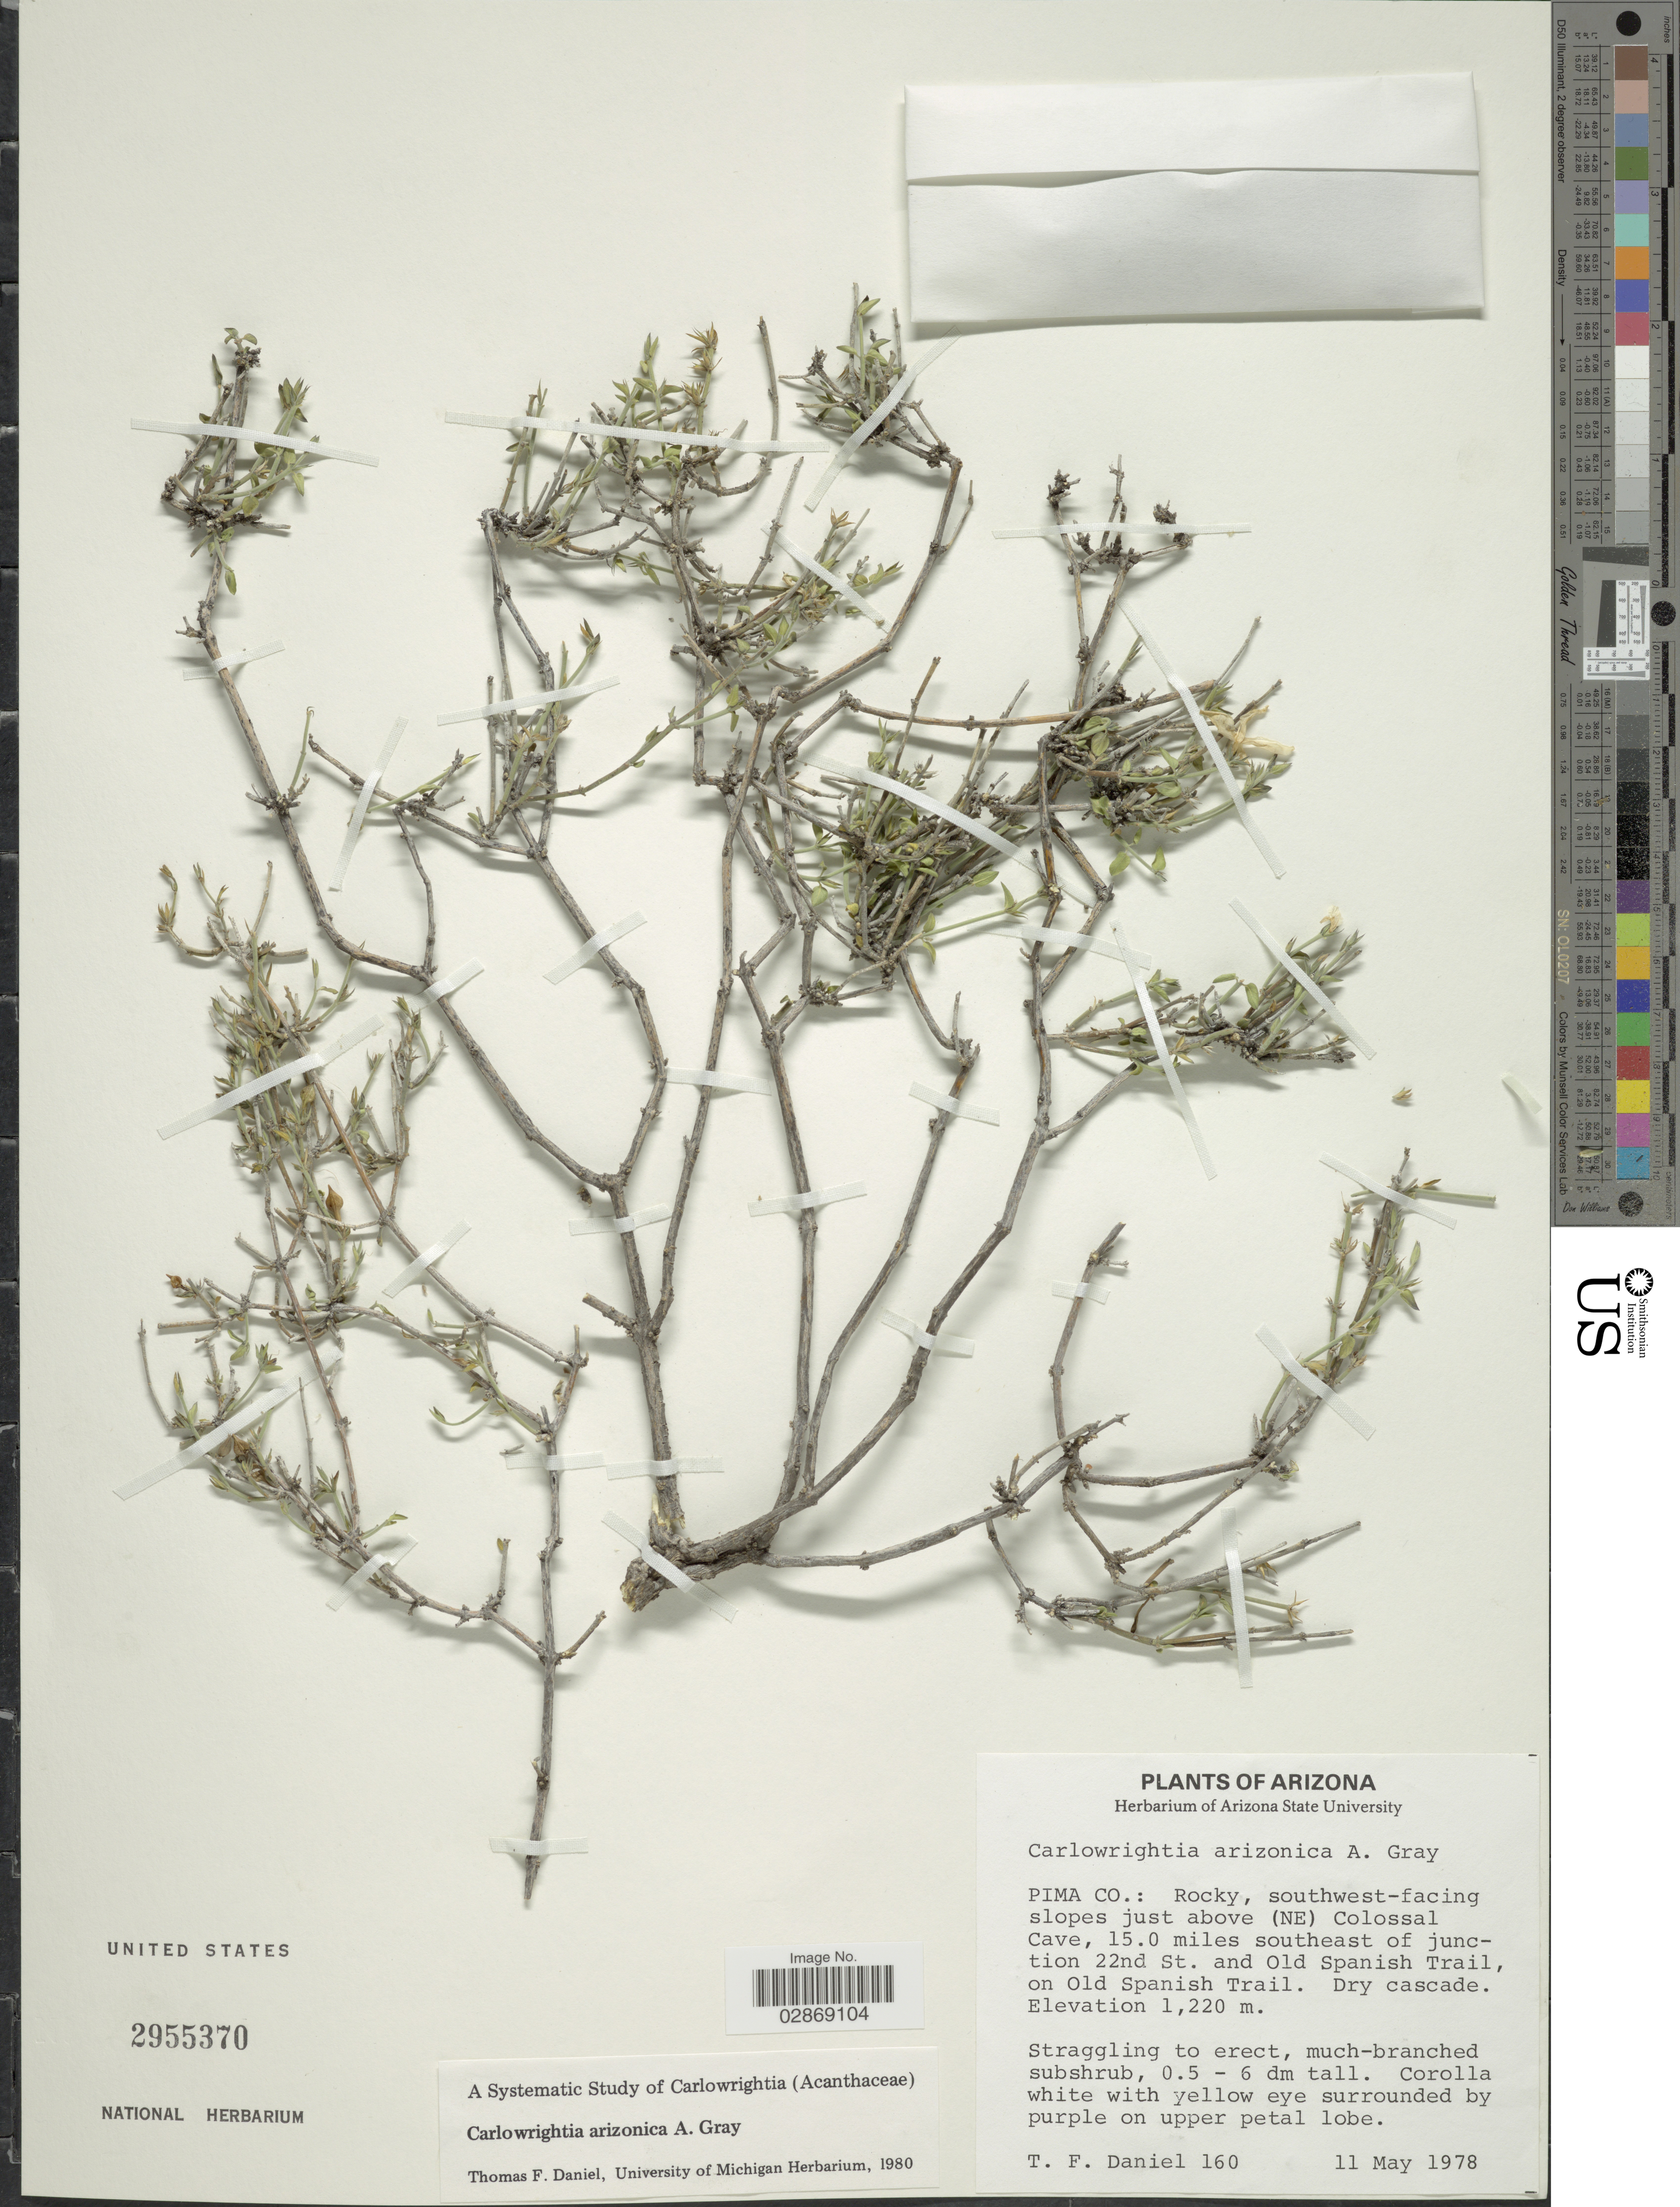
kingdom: Plantae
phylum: Tracheophyta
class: Magnoliopsida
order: Lamiales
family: Acanthaceae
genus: Carlowrightia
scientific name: Carlowrightia arizonica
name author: A. Gray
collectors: T. F. Daniel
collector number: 160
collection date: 1978-05-11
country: United States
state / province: Arizona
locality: Pima Co.: Rocky, southwest-facing slopes just above (NE) Colossal Cave, 15.0 miles southeast of junction 22nd St. and Ols Spanish Trail, on Old Spanish Trail.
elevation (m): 1220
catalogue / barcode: US 2955370